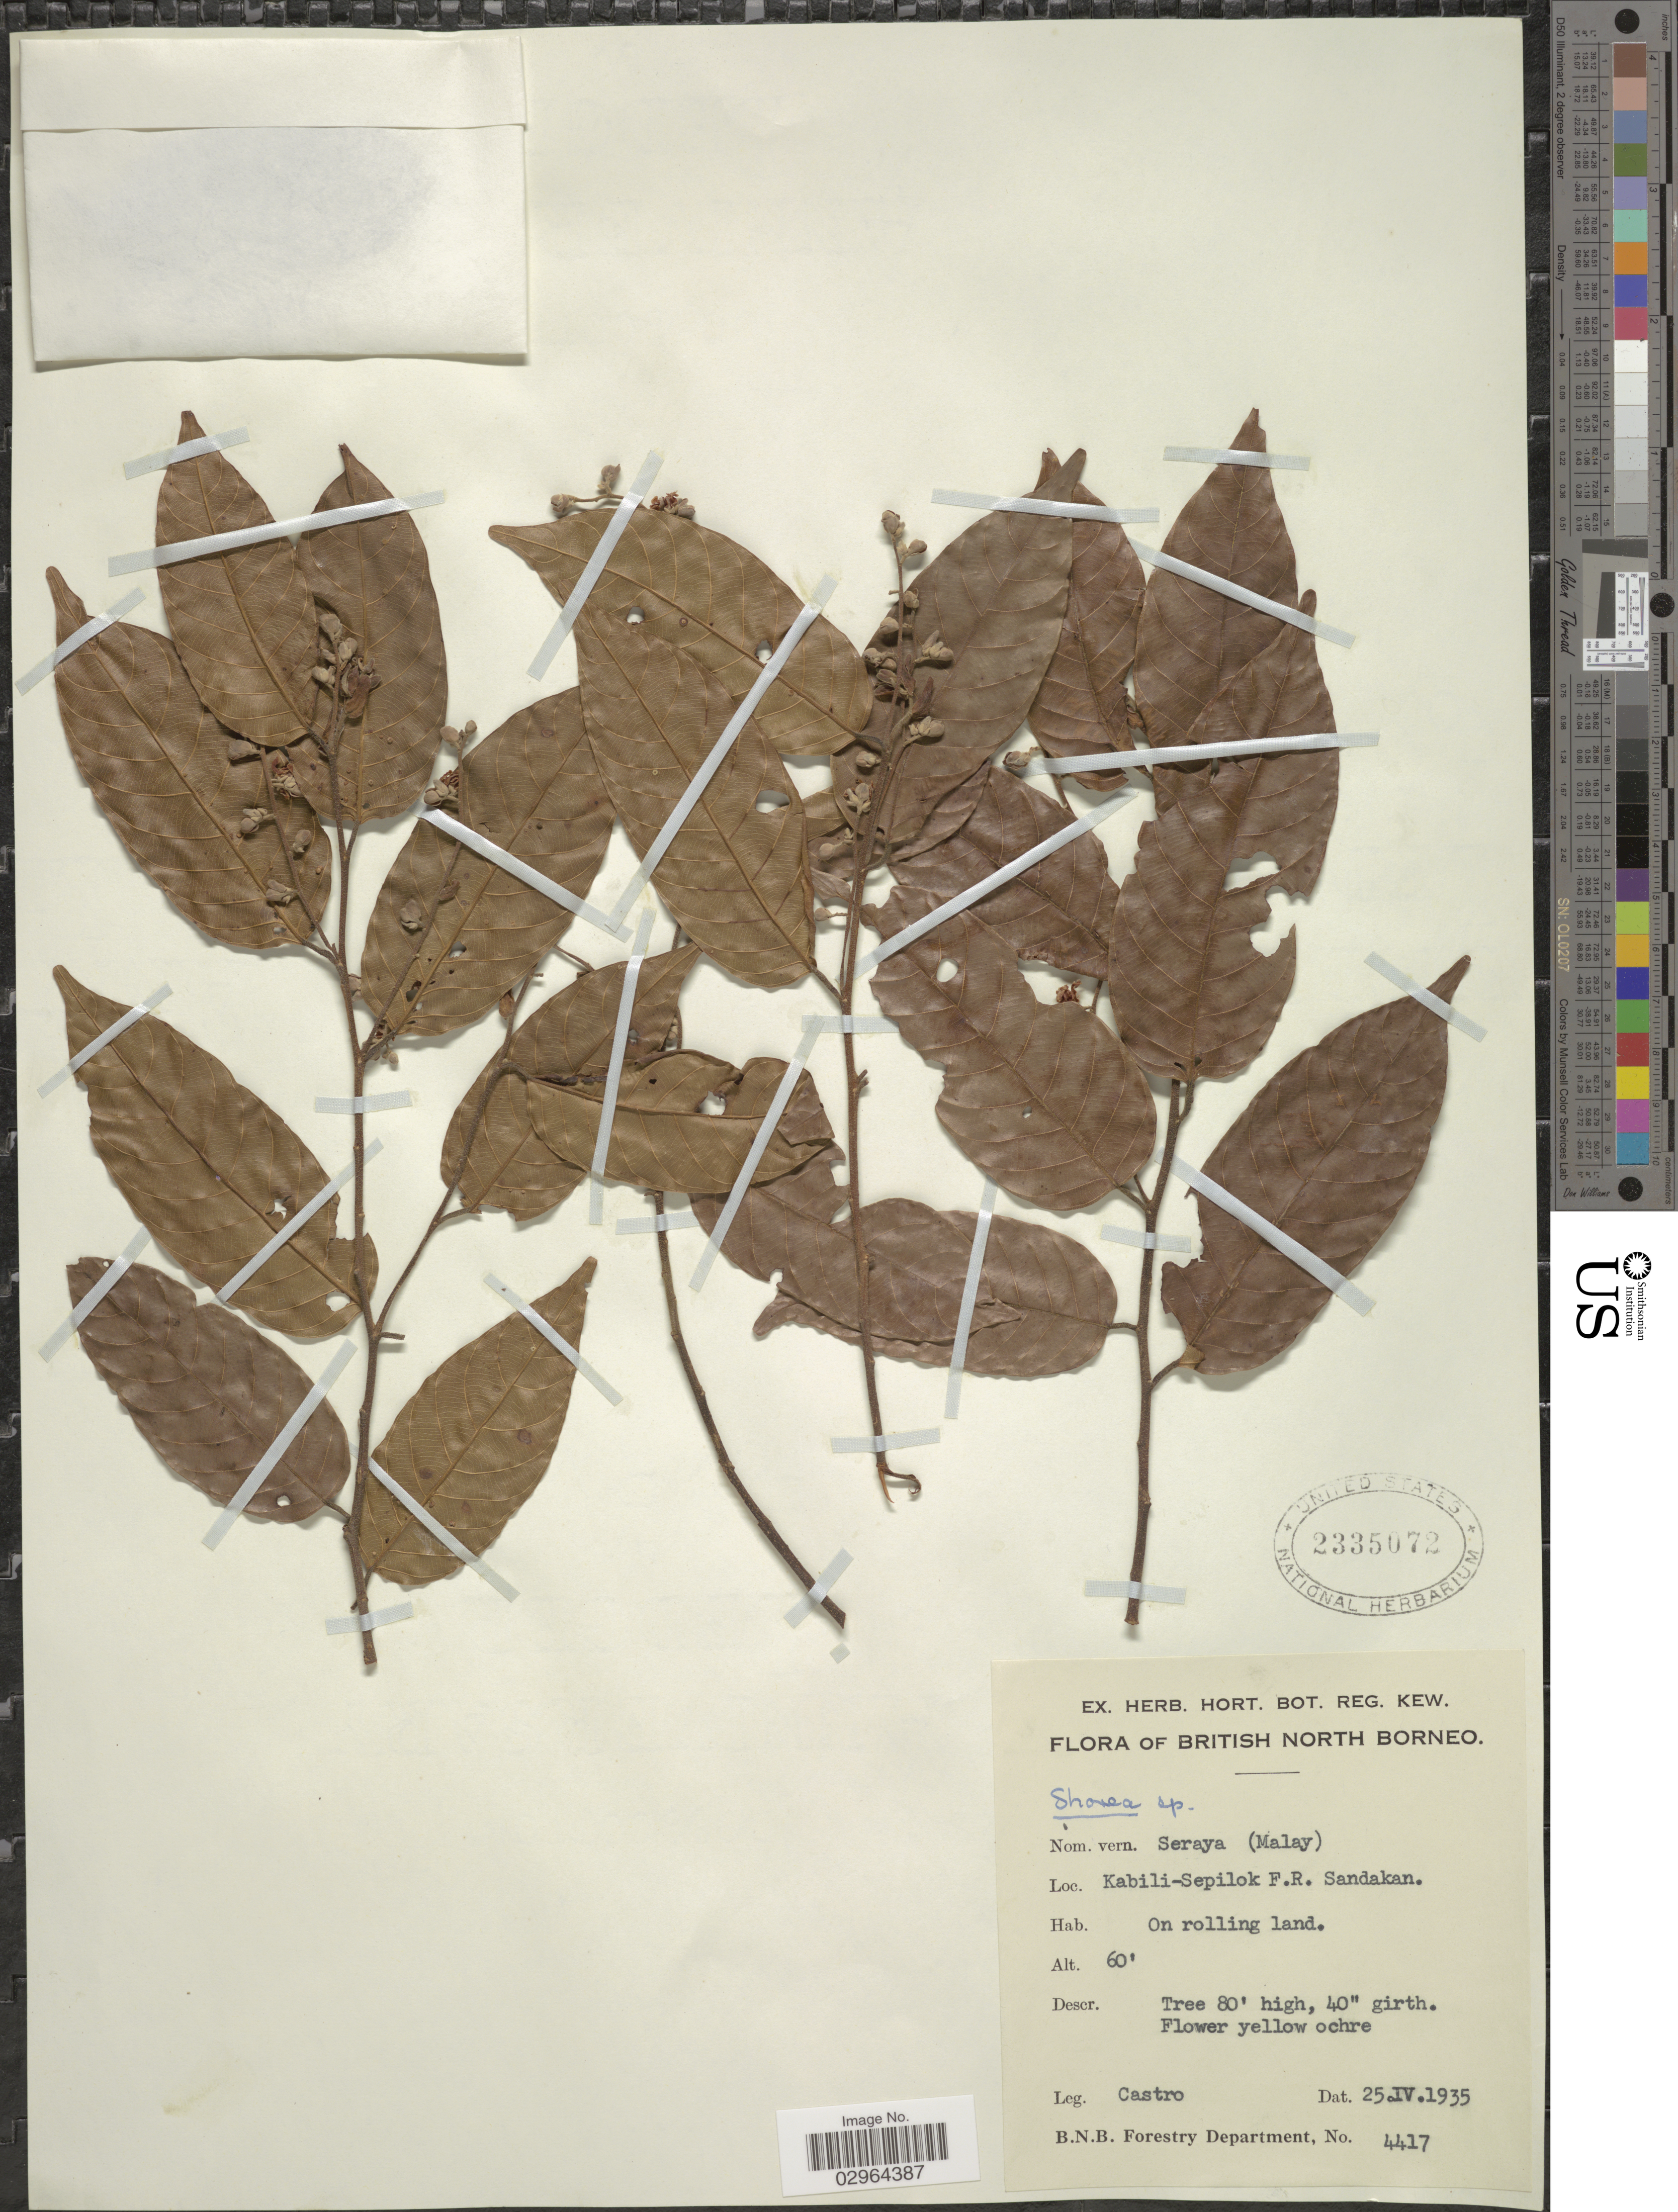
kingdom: Plantae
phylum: Tracheophyta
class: Magnoliopsida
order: Malvales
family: Dipterocarpaceae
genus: Rubroshorea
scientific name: Rubroshorea parvifolia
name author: (Dyer) P.S. Ashton & J. Heck.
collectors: -. Castro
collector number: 4417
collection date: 1935-04-25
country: Malaysia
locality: British North Borneo, Kabili-Sepilok F.R. Sandakan.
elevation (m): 18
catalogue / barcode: US 2335072